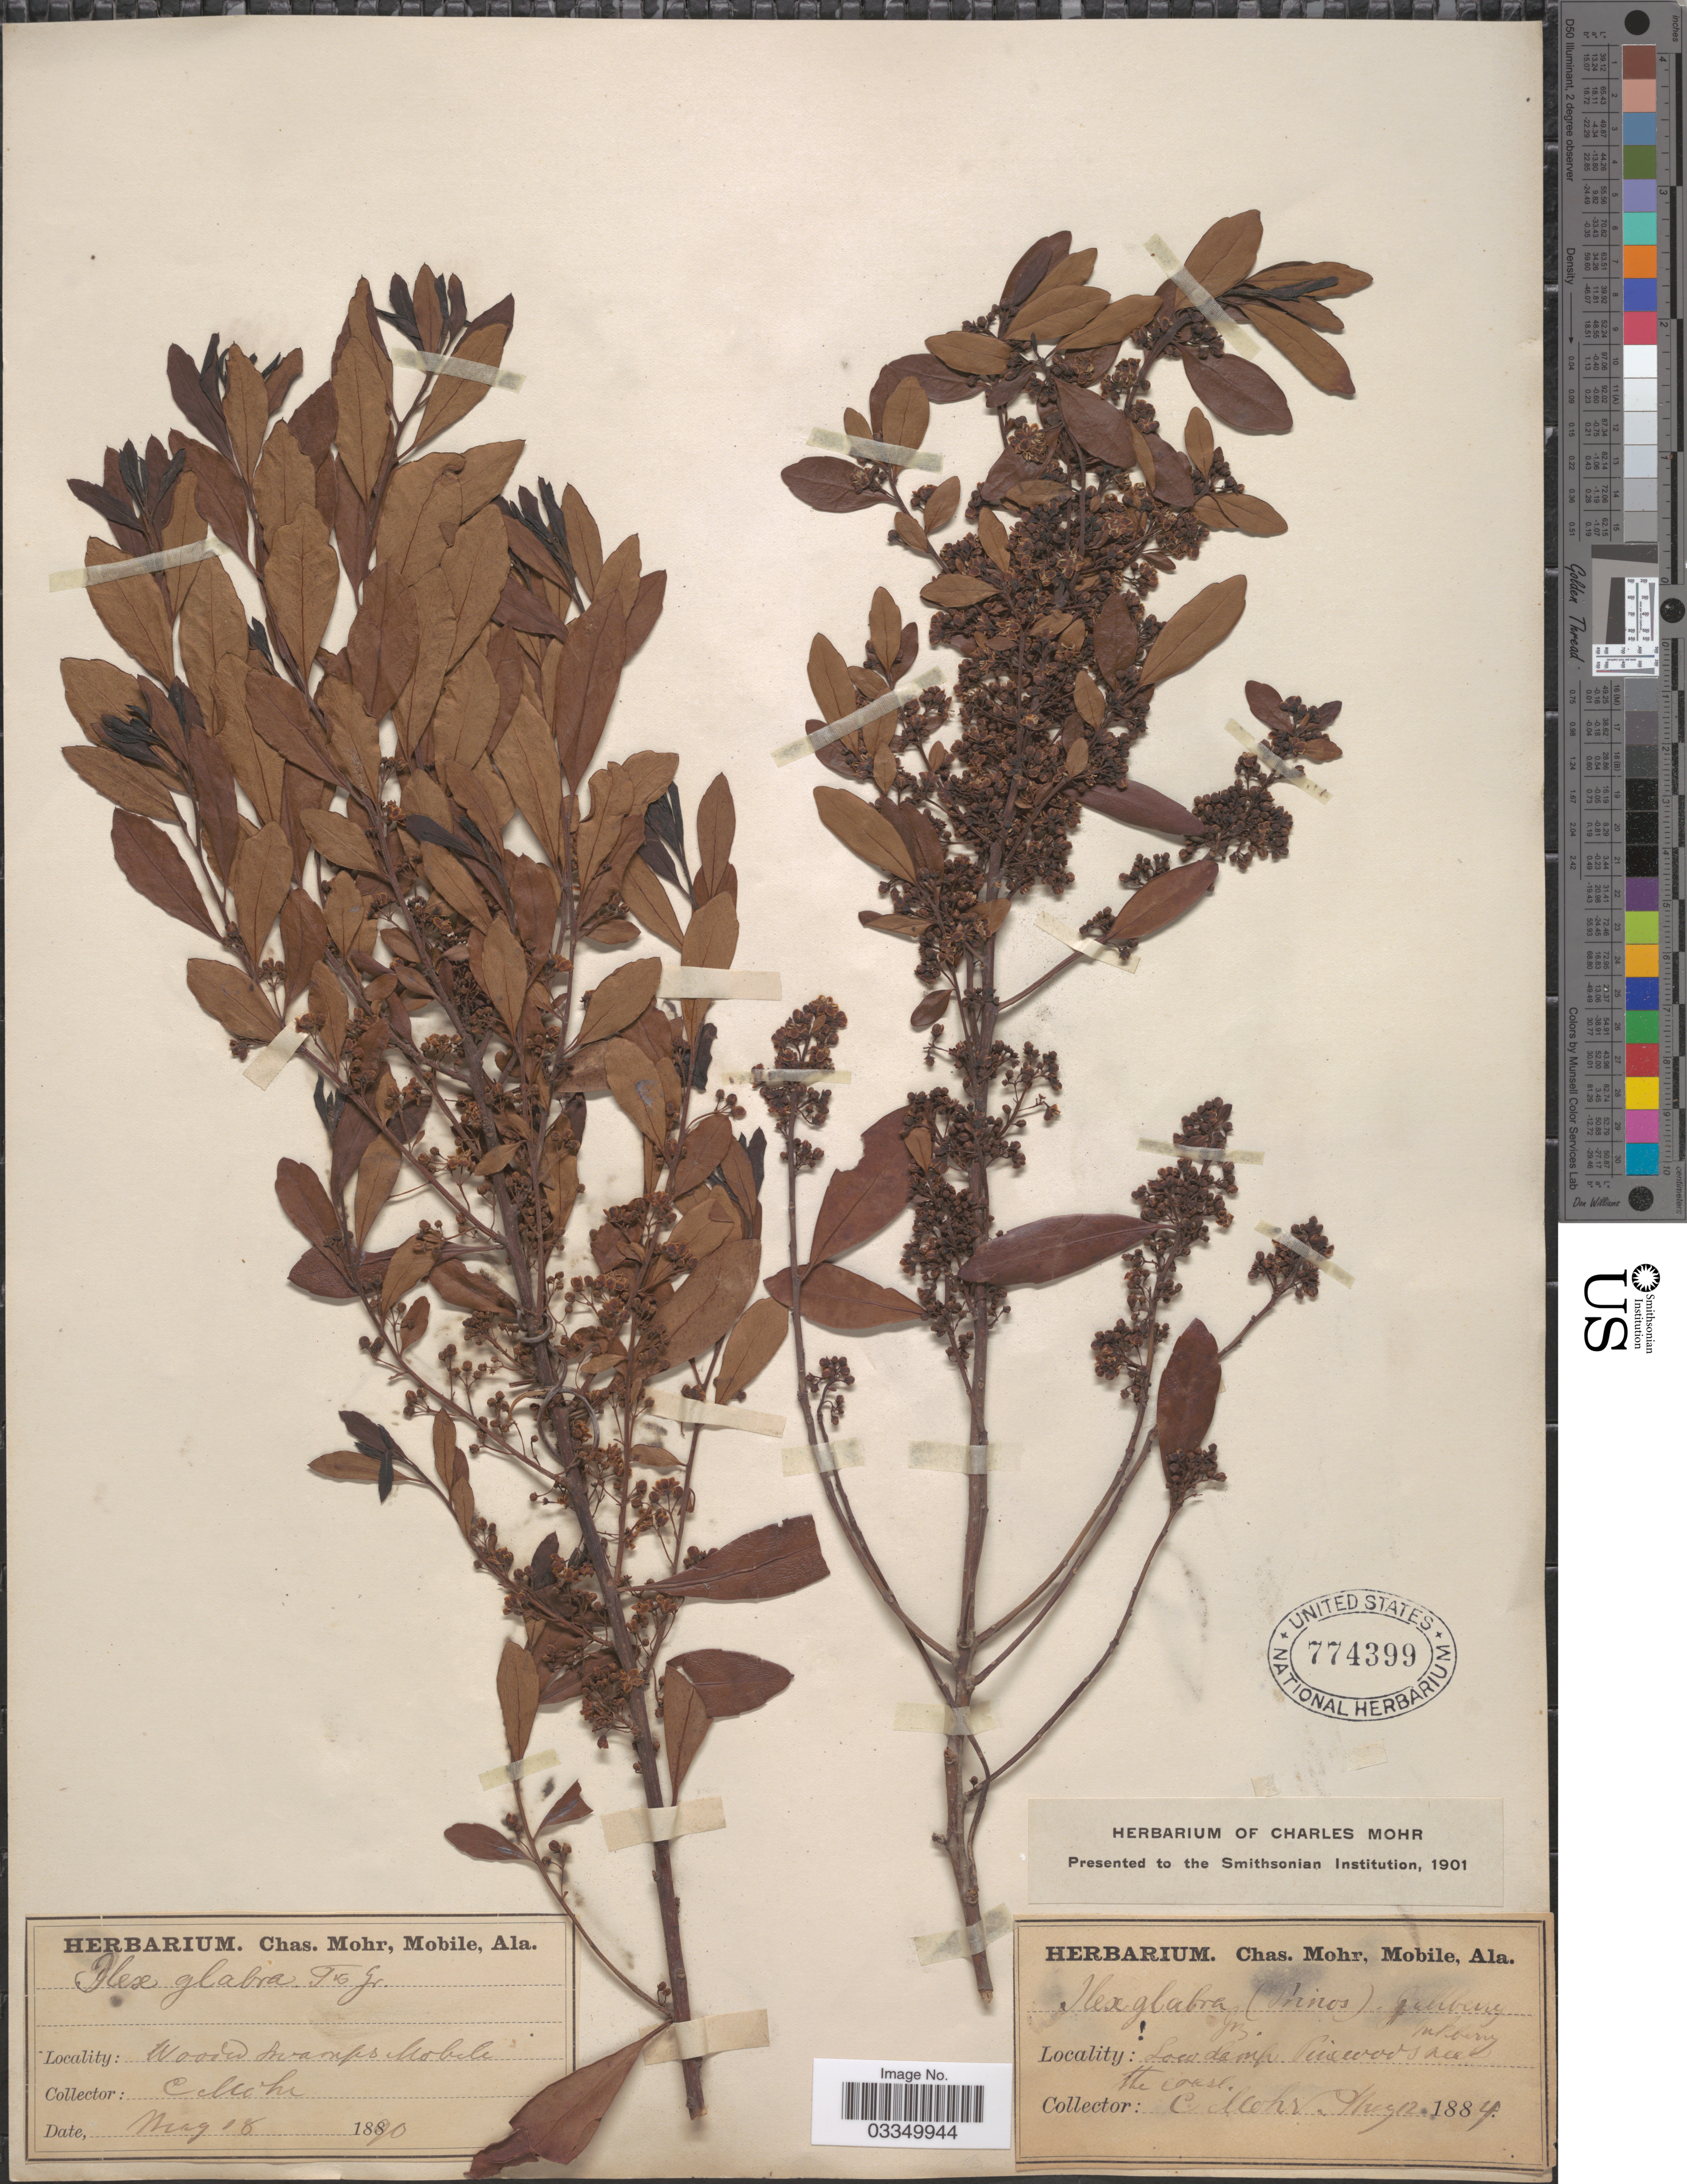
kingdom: Plantae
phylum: Tracheophyta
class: Magnoliopsida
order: Aquifoliales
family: Aquifoliaceae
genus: Ilex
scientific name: Ilex glabra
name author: (L.) A. Gray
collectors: C. Mohr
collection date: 1884-08-12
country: United States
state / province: Alabama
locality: Near the coast.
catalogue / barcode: US 774399-2